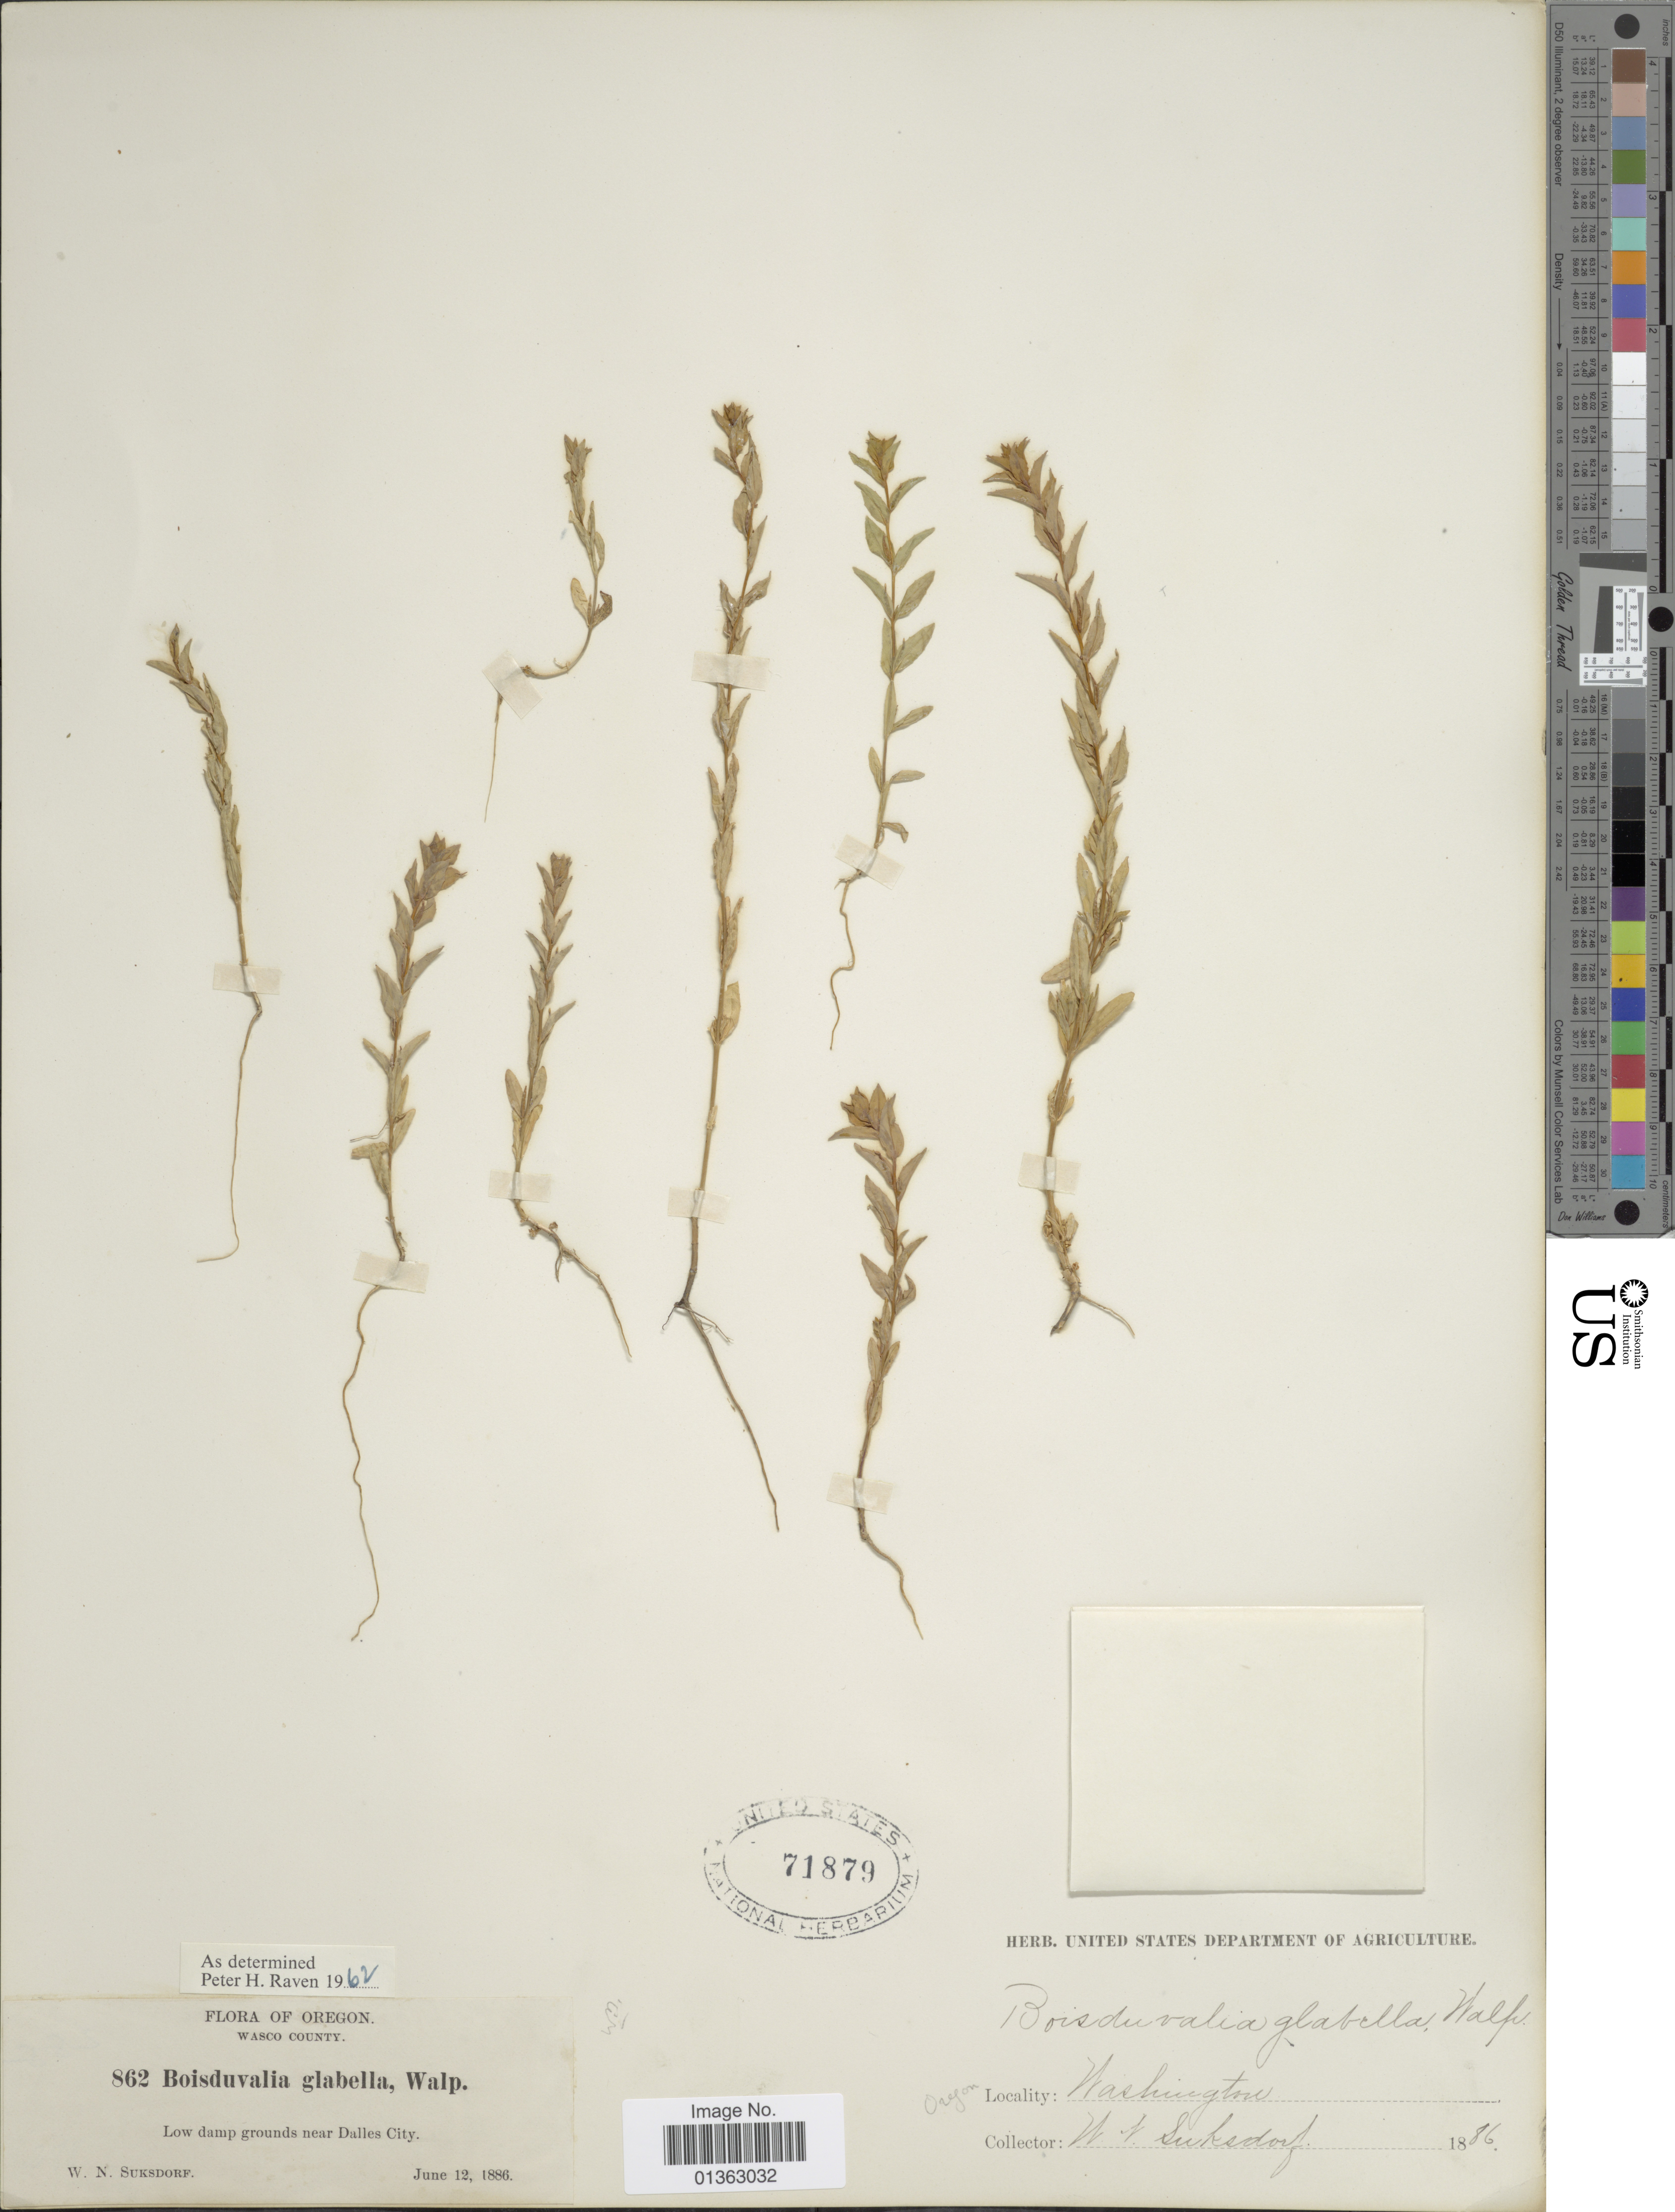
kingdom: Plantae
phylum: Tracheophyta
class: Magnoliopsida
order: Myrtales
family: Onagraceae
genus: Epilobium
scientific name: Epilobium campestre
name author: (Jeps.) Hoch & W.L. Wagner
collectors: W. N. Suksdorf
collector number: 862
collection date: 1886-06-12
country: United States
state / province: Oregon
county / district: Wasco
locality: Wasco County. Low damp grounds near Dalles City.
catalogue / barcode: US 771879